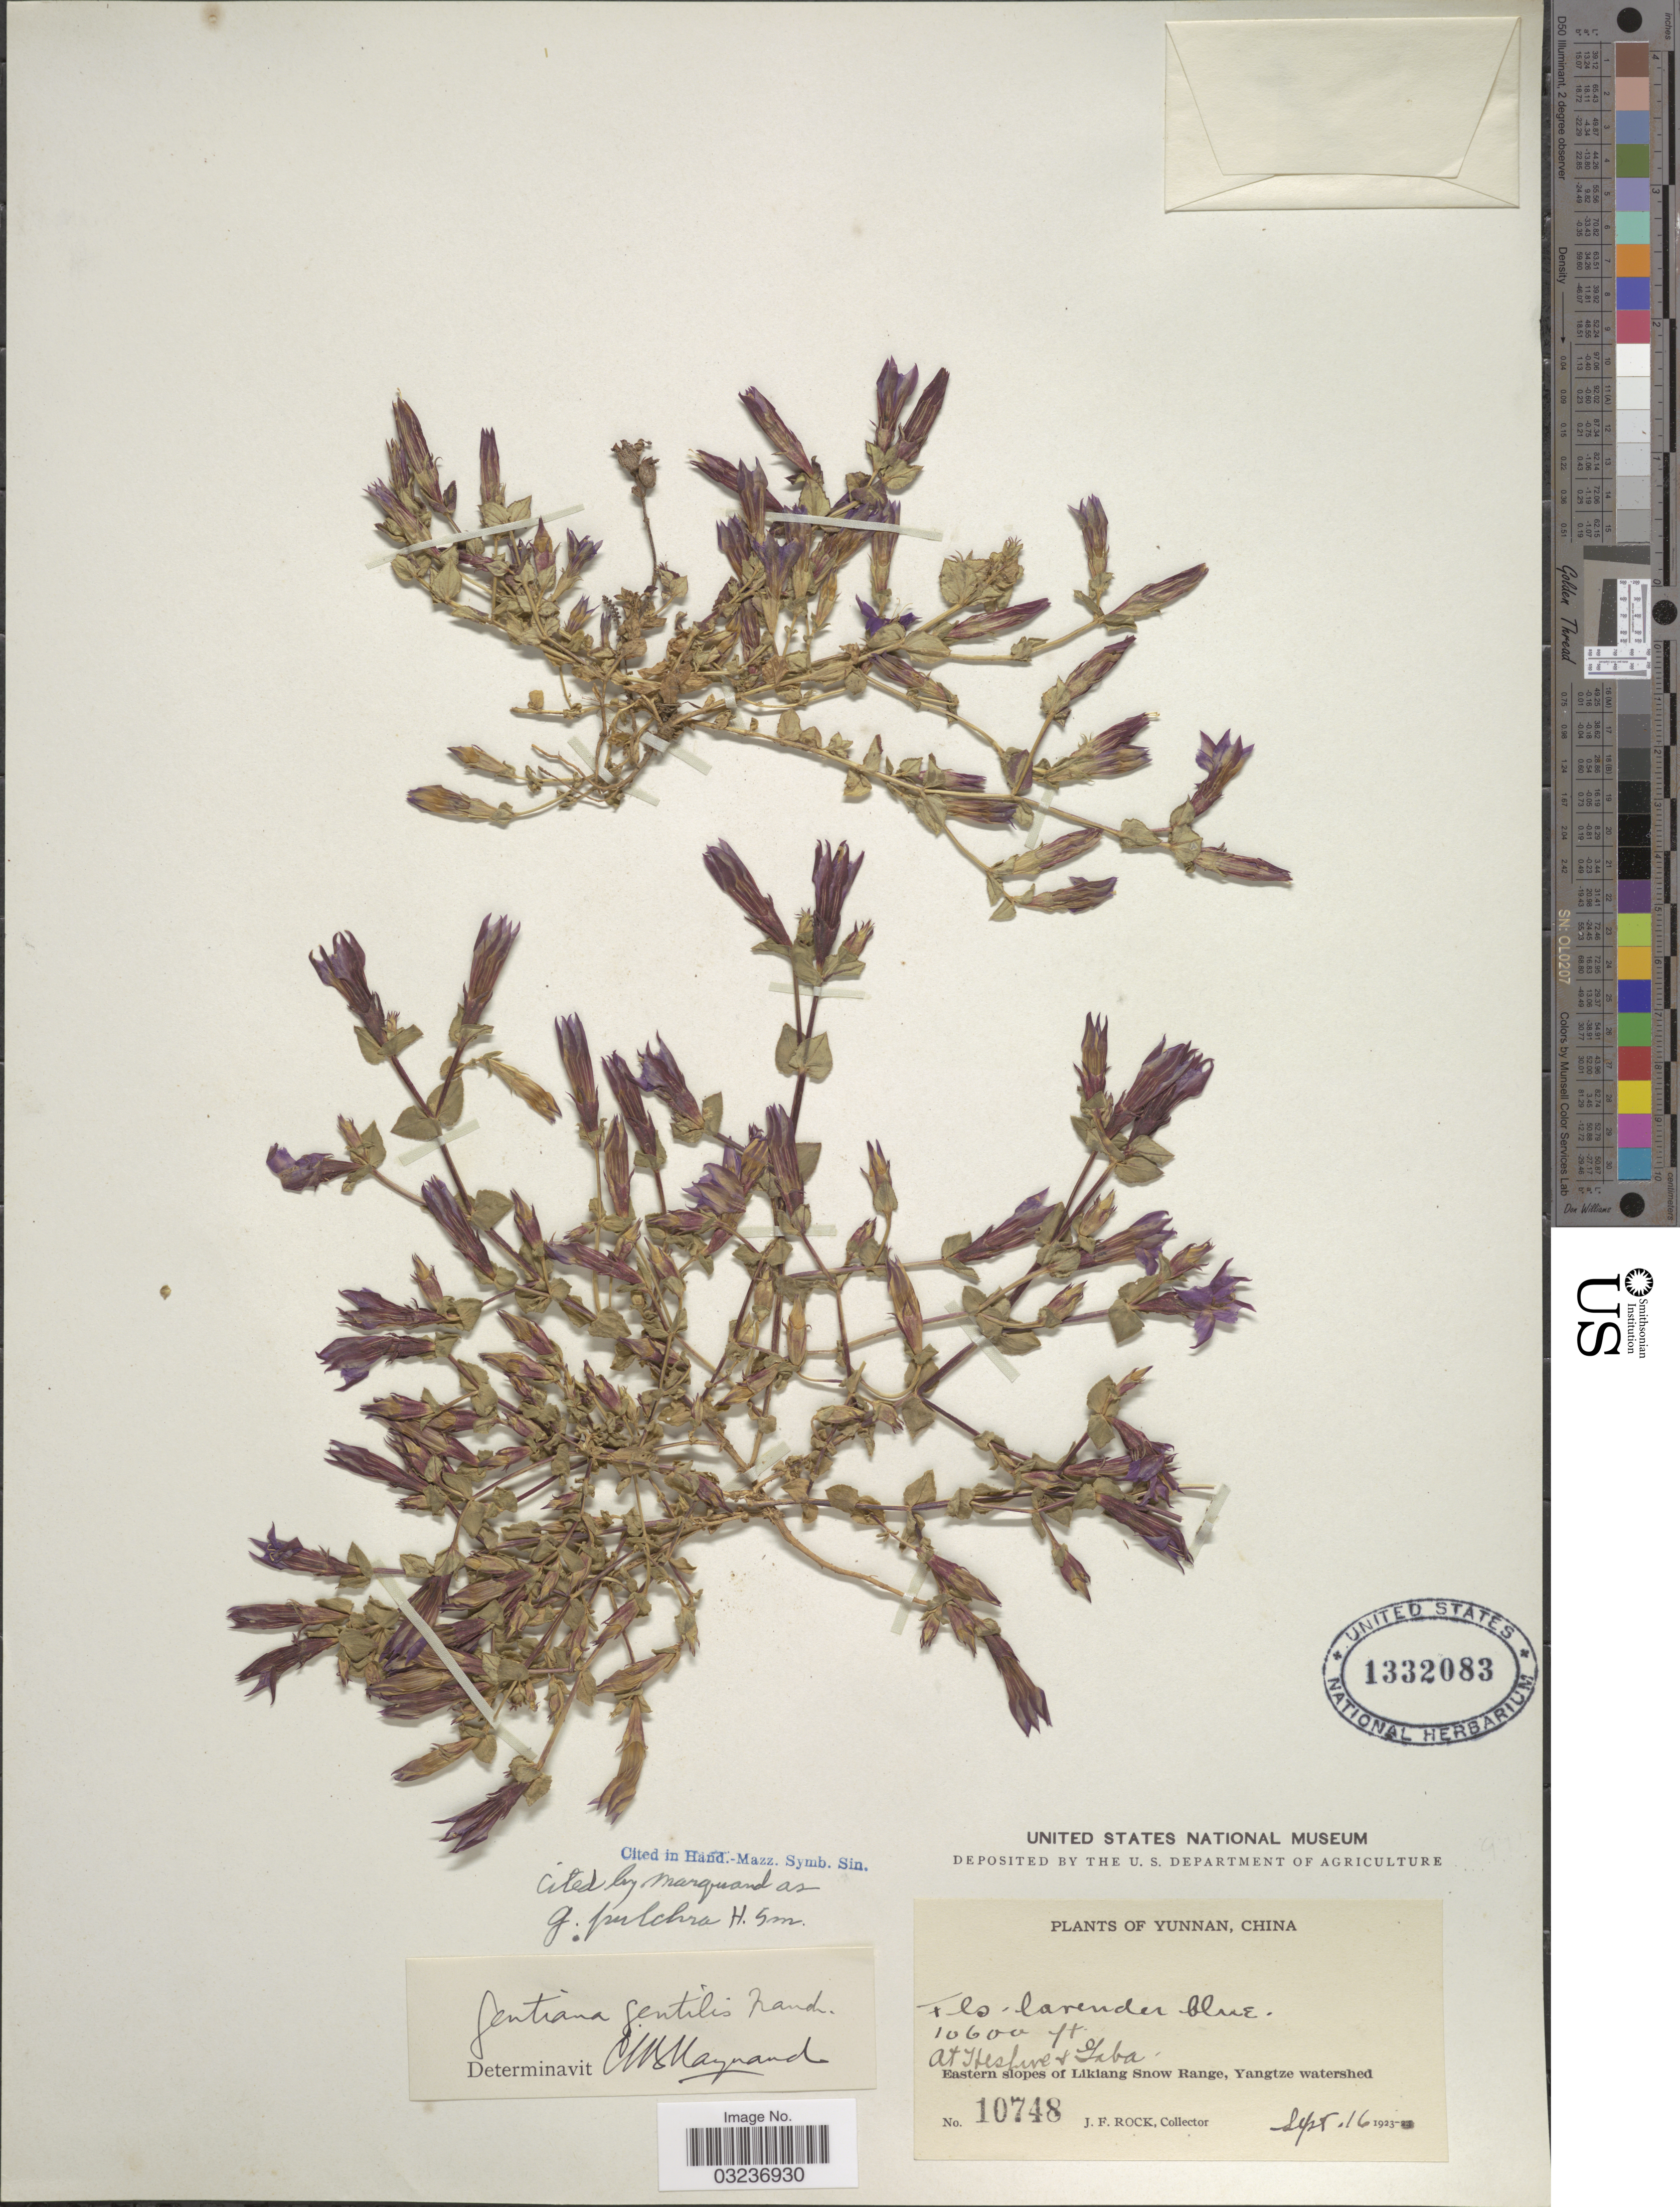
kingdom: Plantae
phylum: Tracheophyta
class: Magnoliopsida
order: Gentianales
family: Gentianaceae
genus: Gentiana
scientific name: Gentiana pulchra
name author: Harry Sm.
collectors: J. Rock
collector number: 10748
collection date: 1923-09-16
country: China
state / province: Yunnan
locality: At Heshwe & Yaba, Eastern slopes of Likiang Snow Range, Yangtze watershed.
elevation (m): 3231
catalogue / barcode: US 1332083